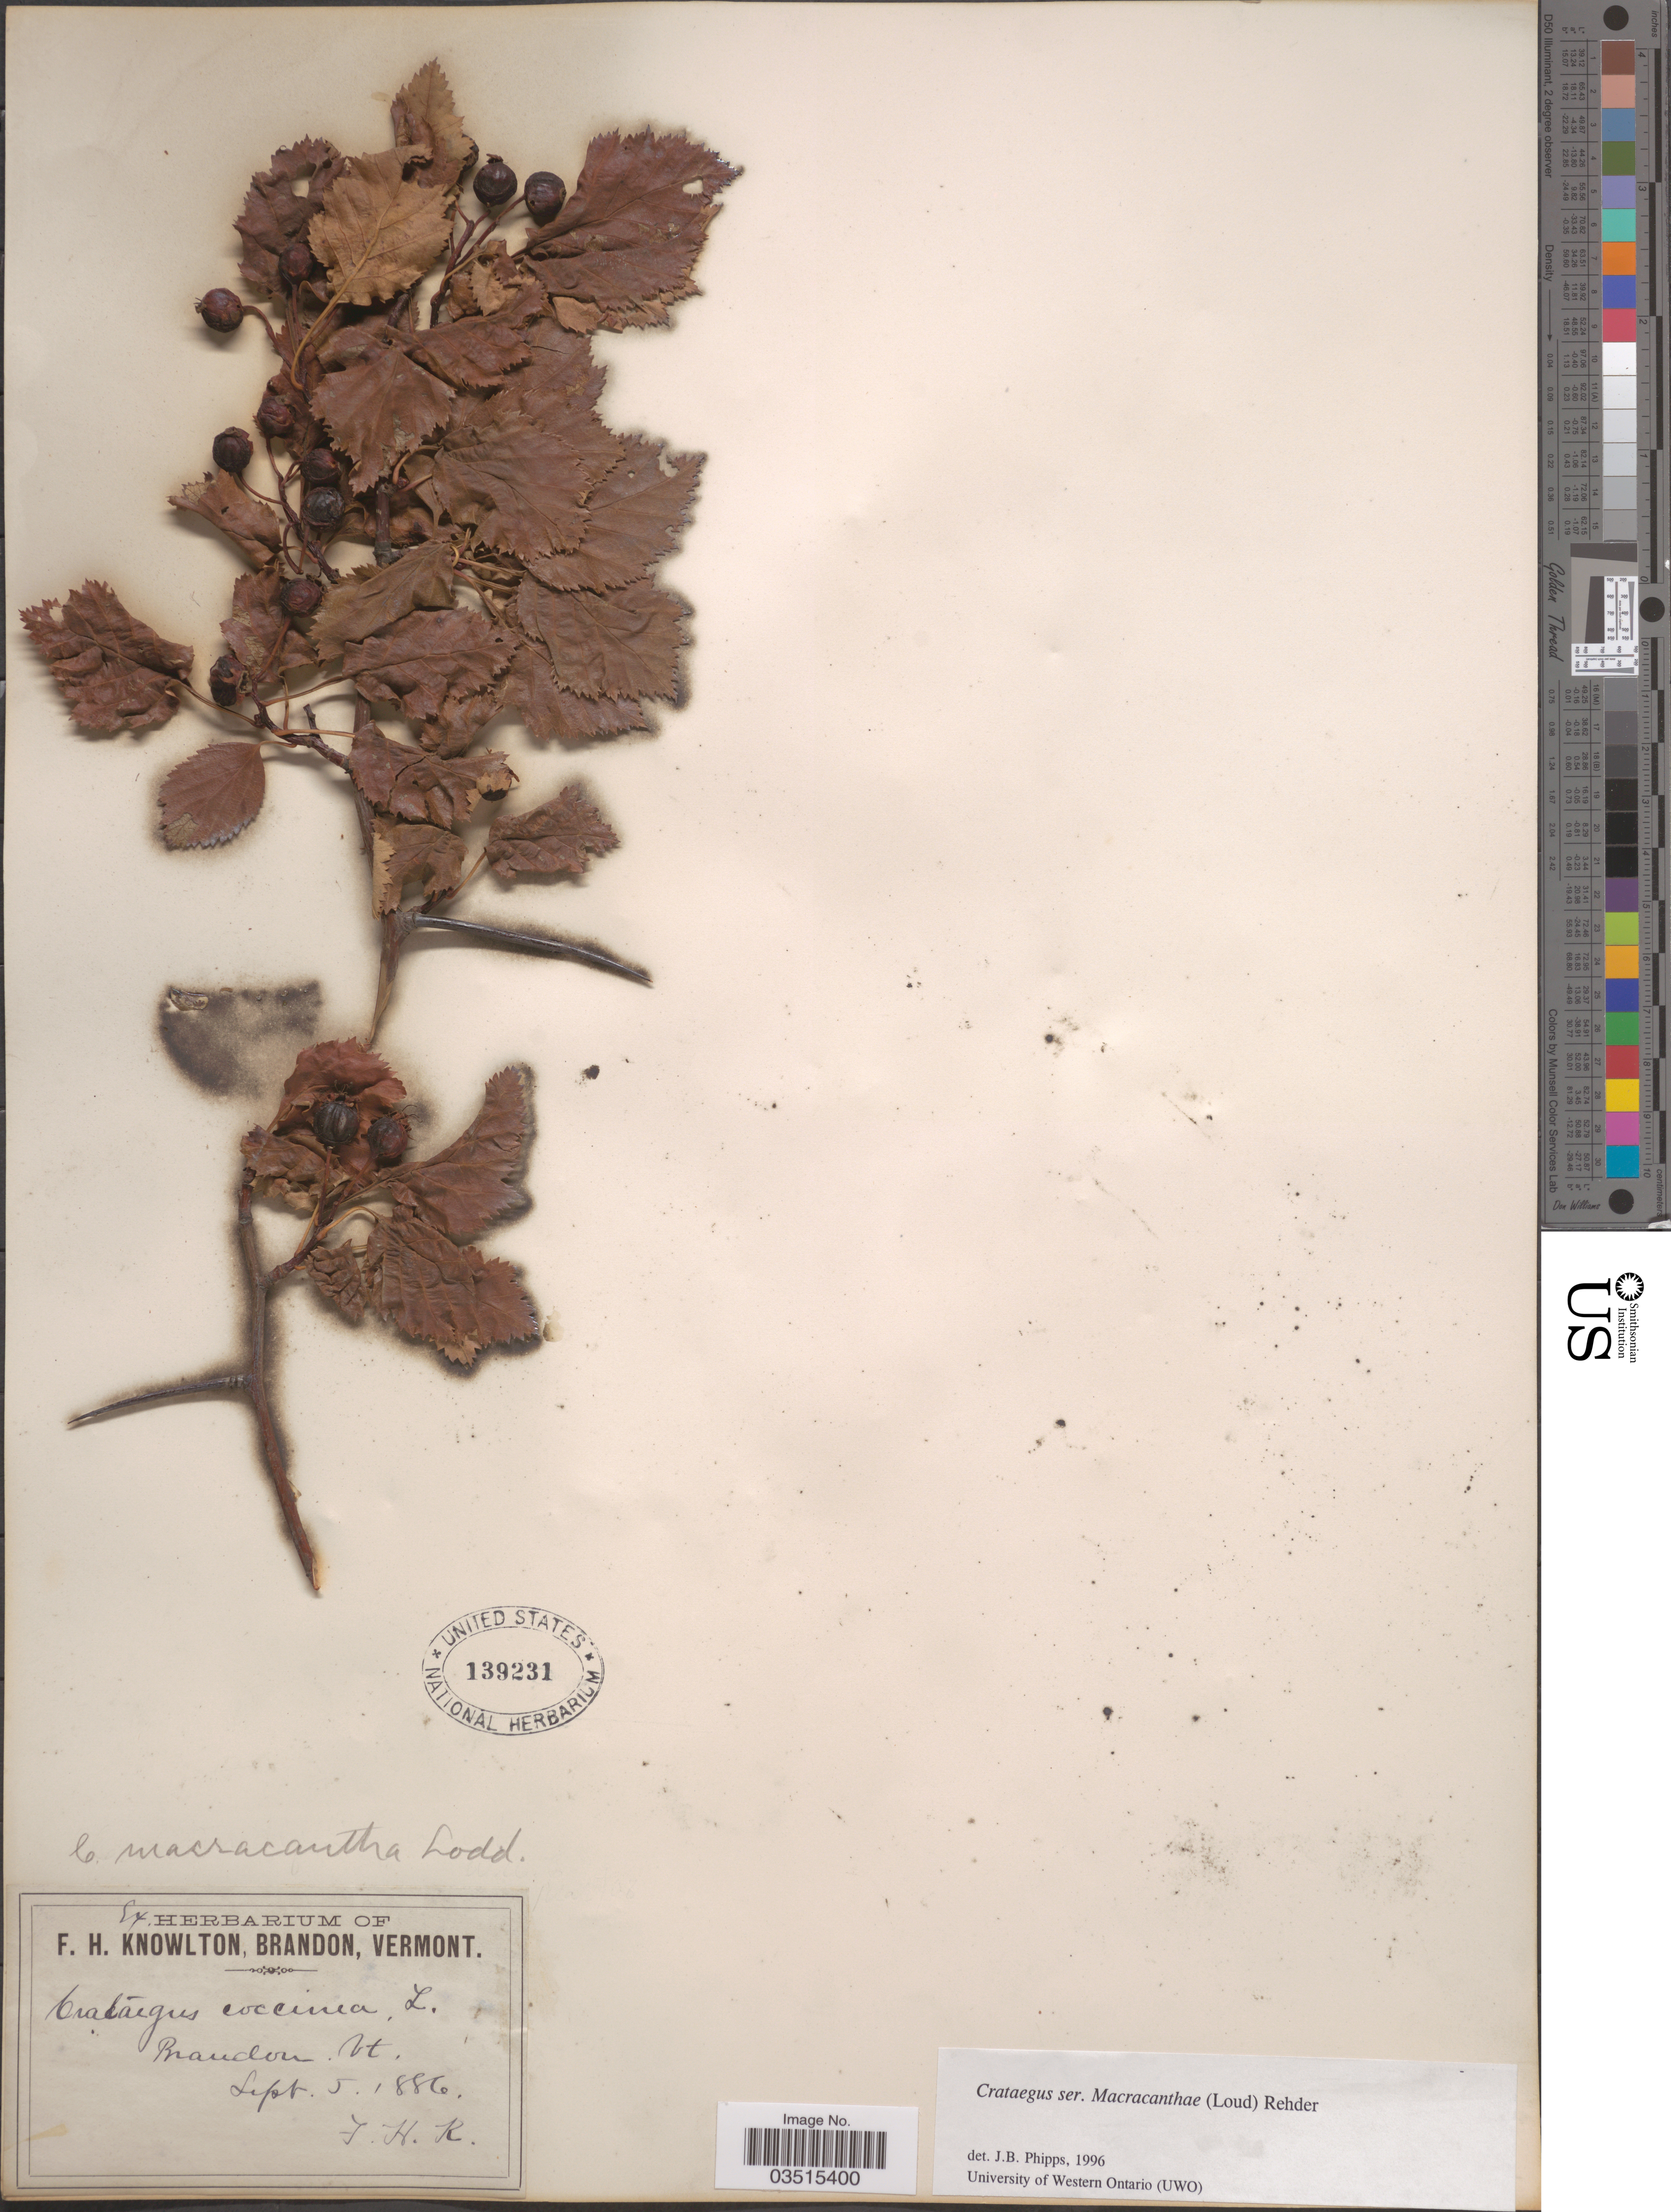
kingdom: Plantae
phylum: Tracheophyta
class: Magnoliopsida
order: Rosales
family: Rosaceae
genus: Crataegus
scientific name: Crataegus macracantha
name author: (Lindl.) Lodd. ex Loudon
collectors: F. H. Knowlton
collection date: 1886-09-05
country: United States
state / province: Vermont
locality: Brandon.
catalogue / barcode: US 139231